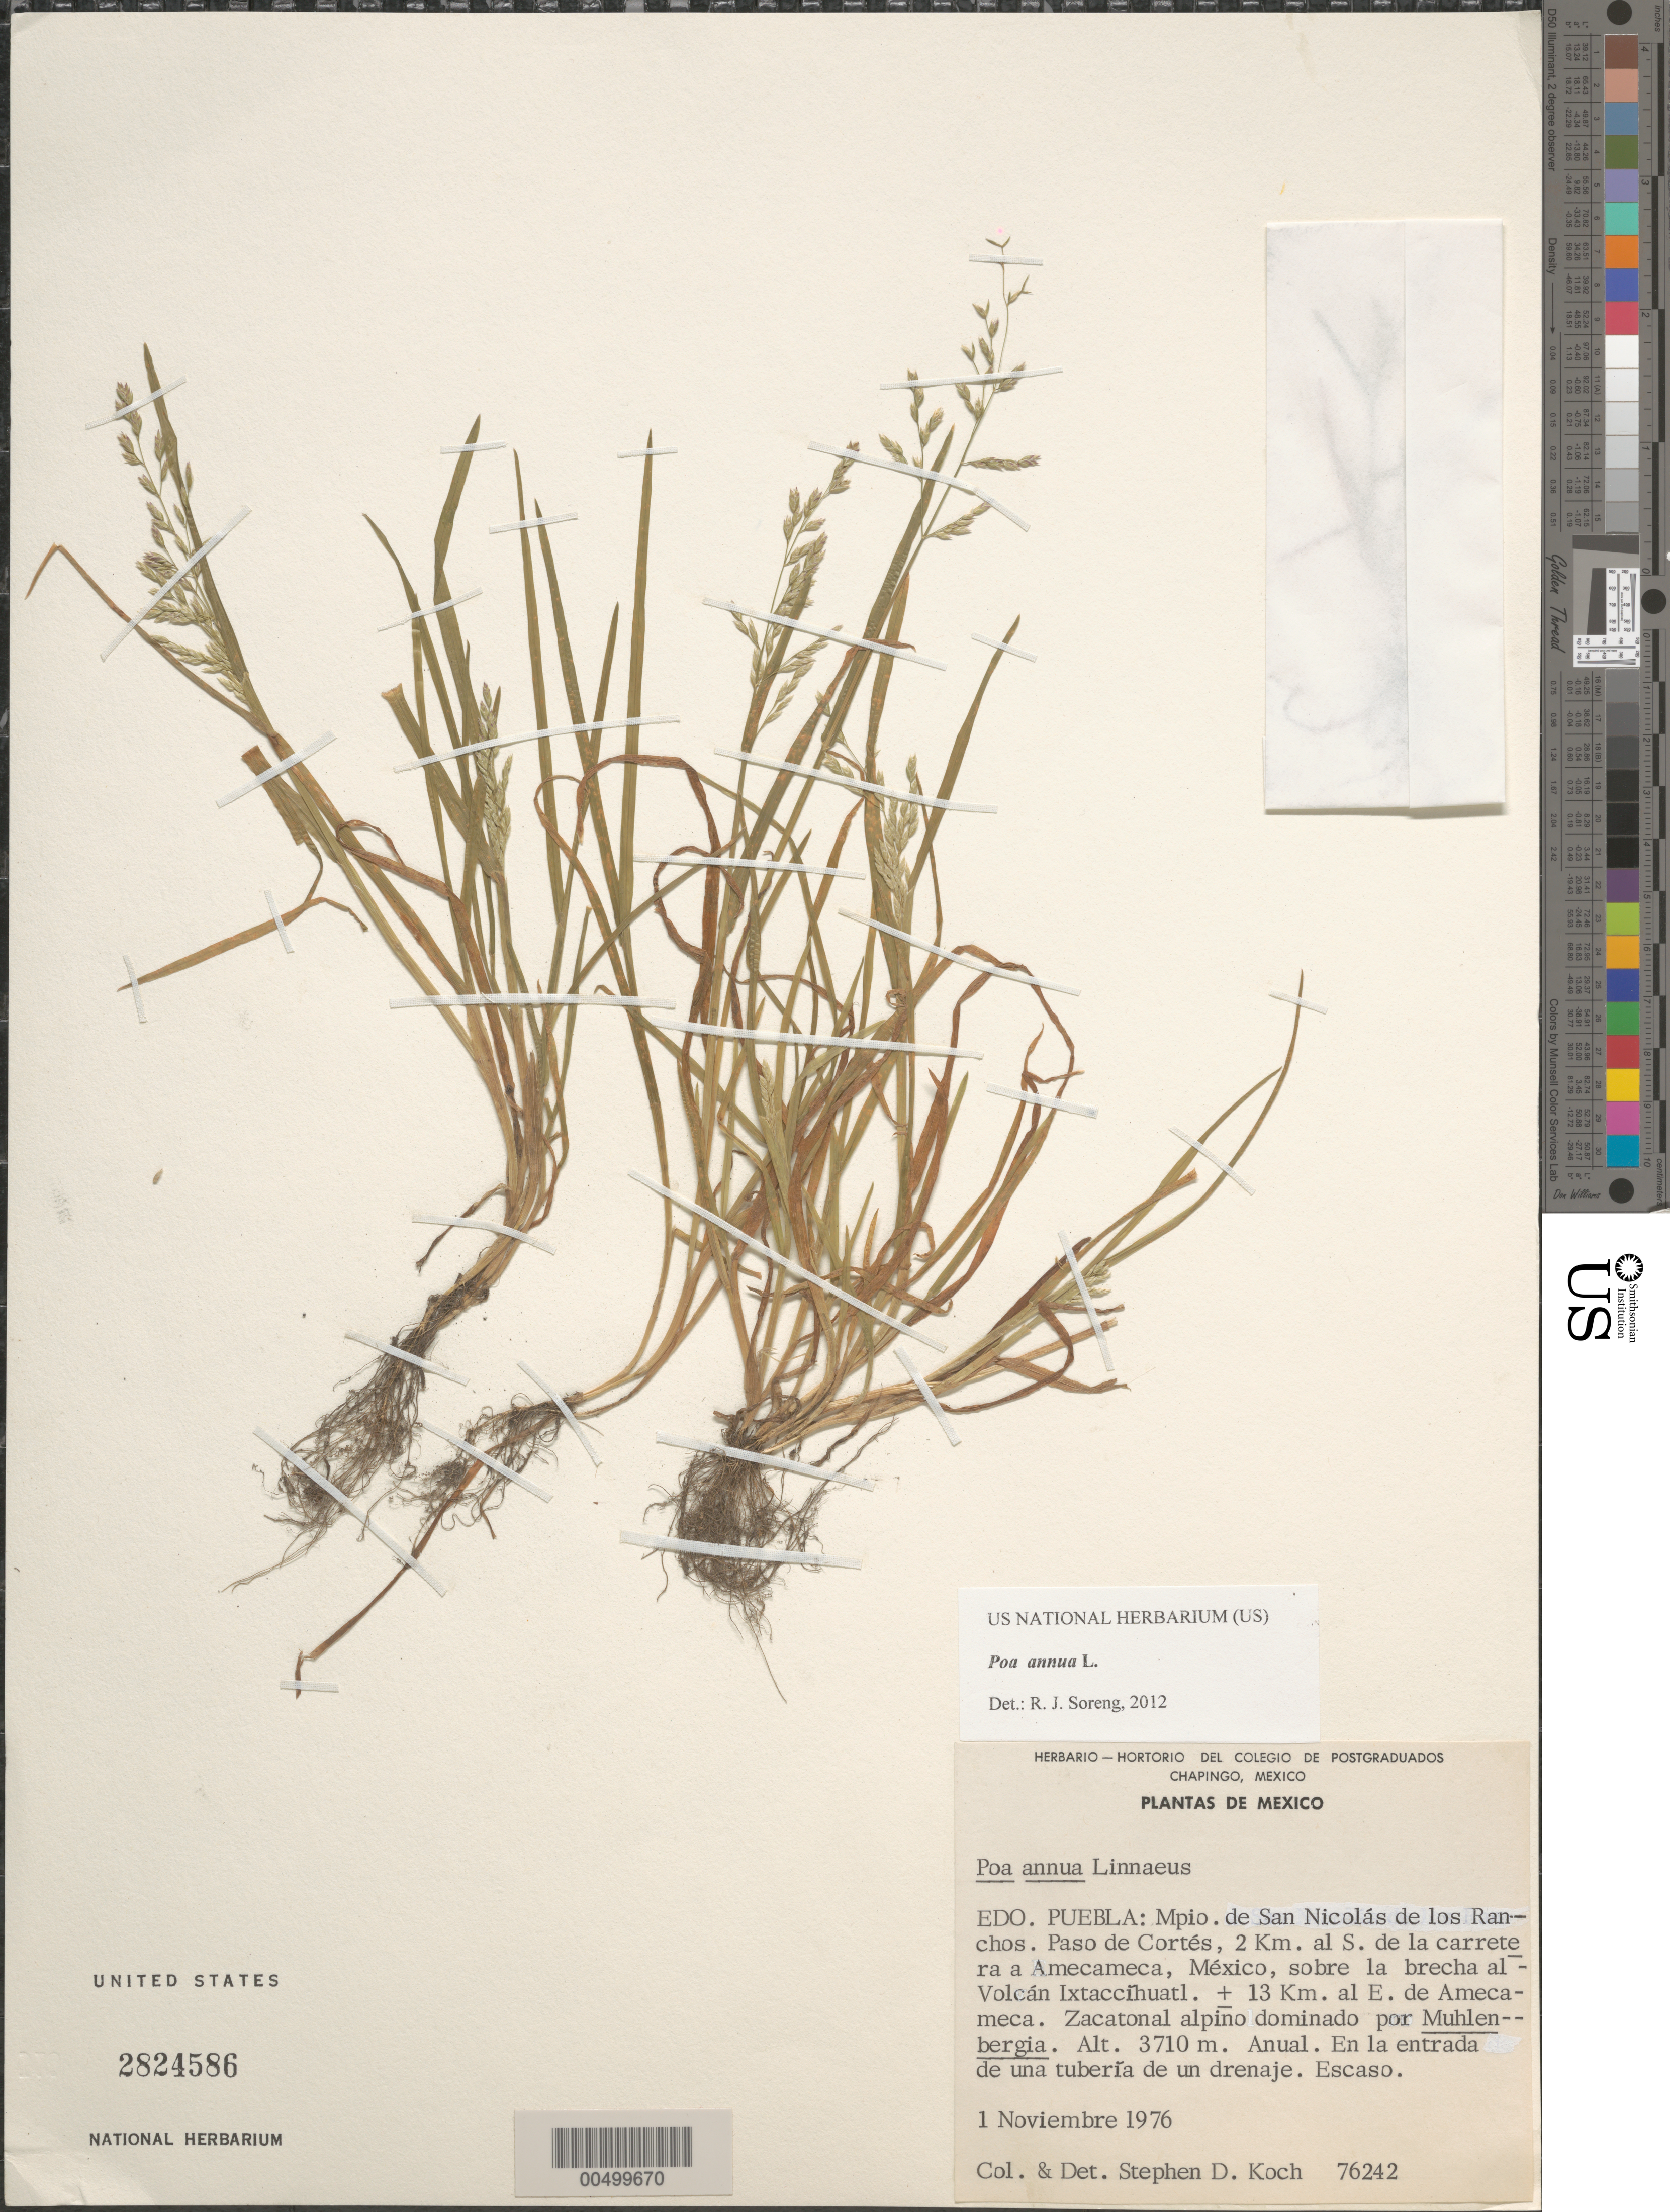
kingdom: Plantae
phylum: Tracheophyta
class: Liliopsida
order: Poales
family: Poaceae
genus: Poa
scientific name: Poa annua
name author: L.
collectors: S. D. Koch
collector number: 76242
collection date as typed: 1 Nov 1976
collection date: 1976-11-01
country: Mexico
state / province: Puebla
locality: San Nicol s de los Ranchos Mun, Paso de Cort‚s, 2 km S of rd to Amecameca, MC, along the gap to Volc n Ixtaccihuatl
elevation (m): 3710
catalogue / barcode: US 2824586